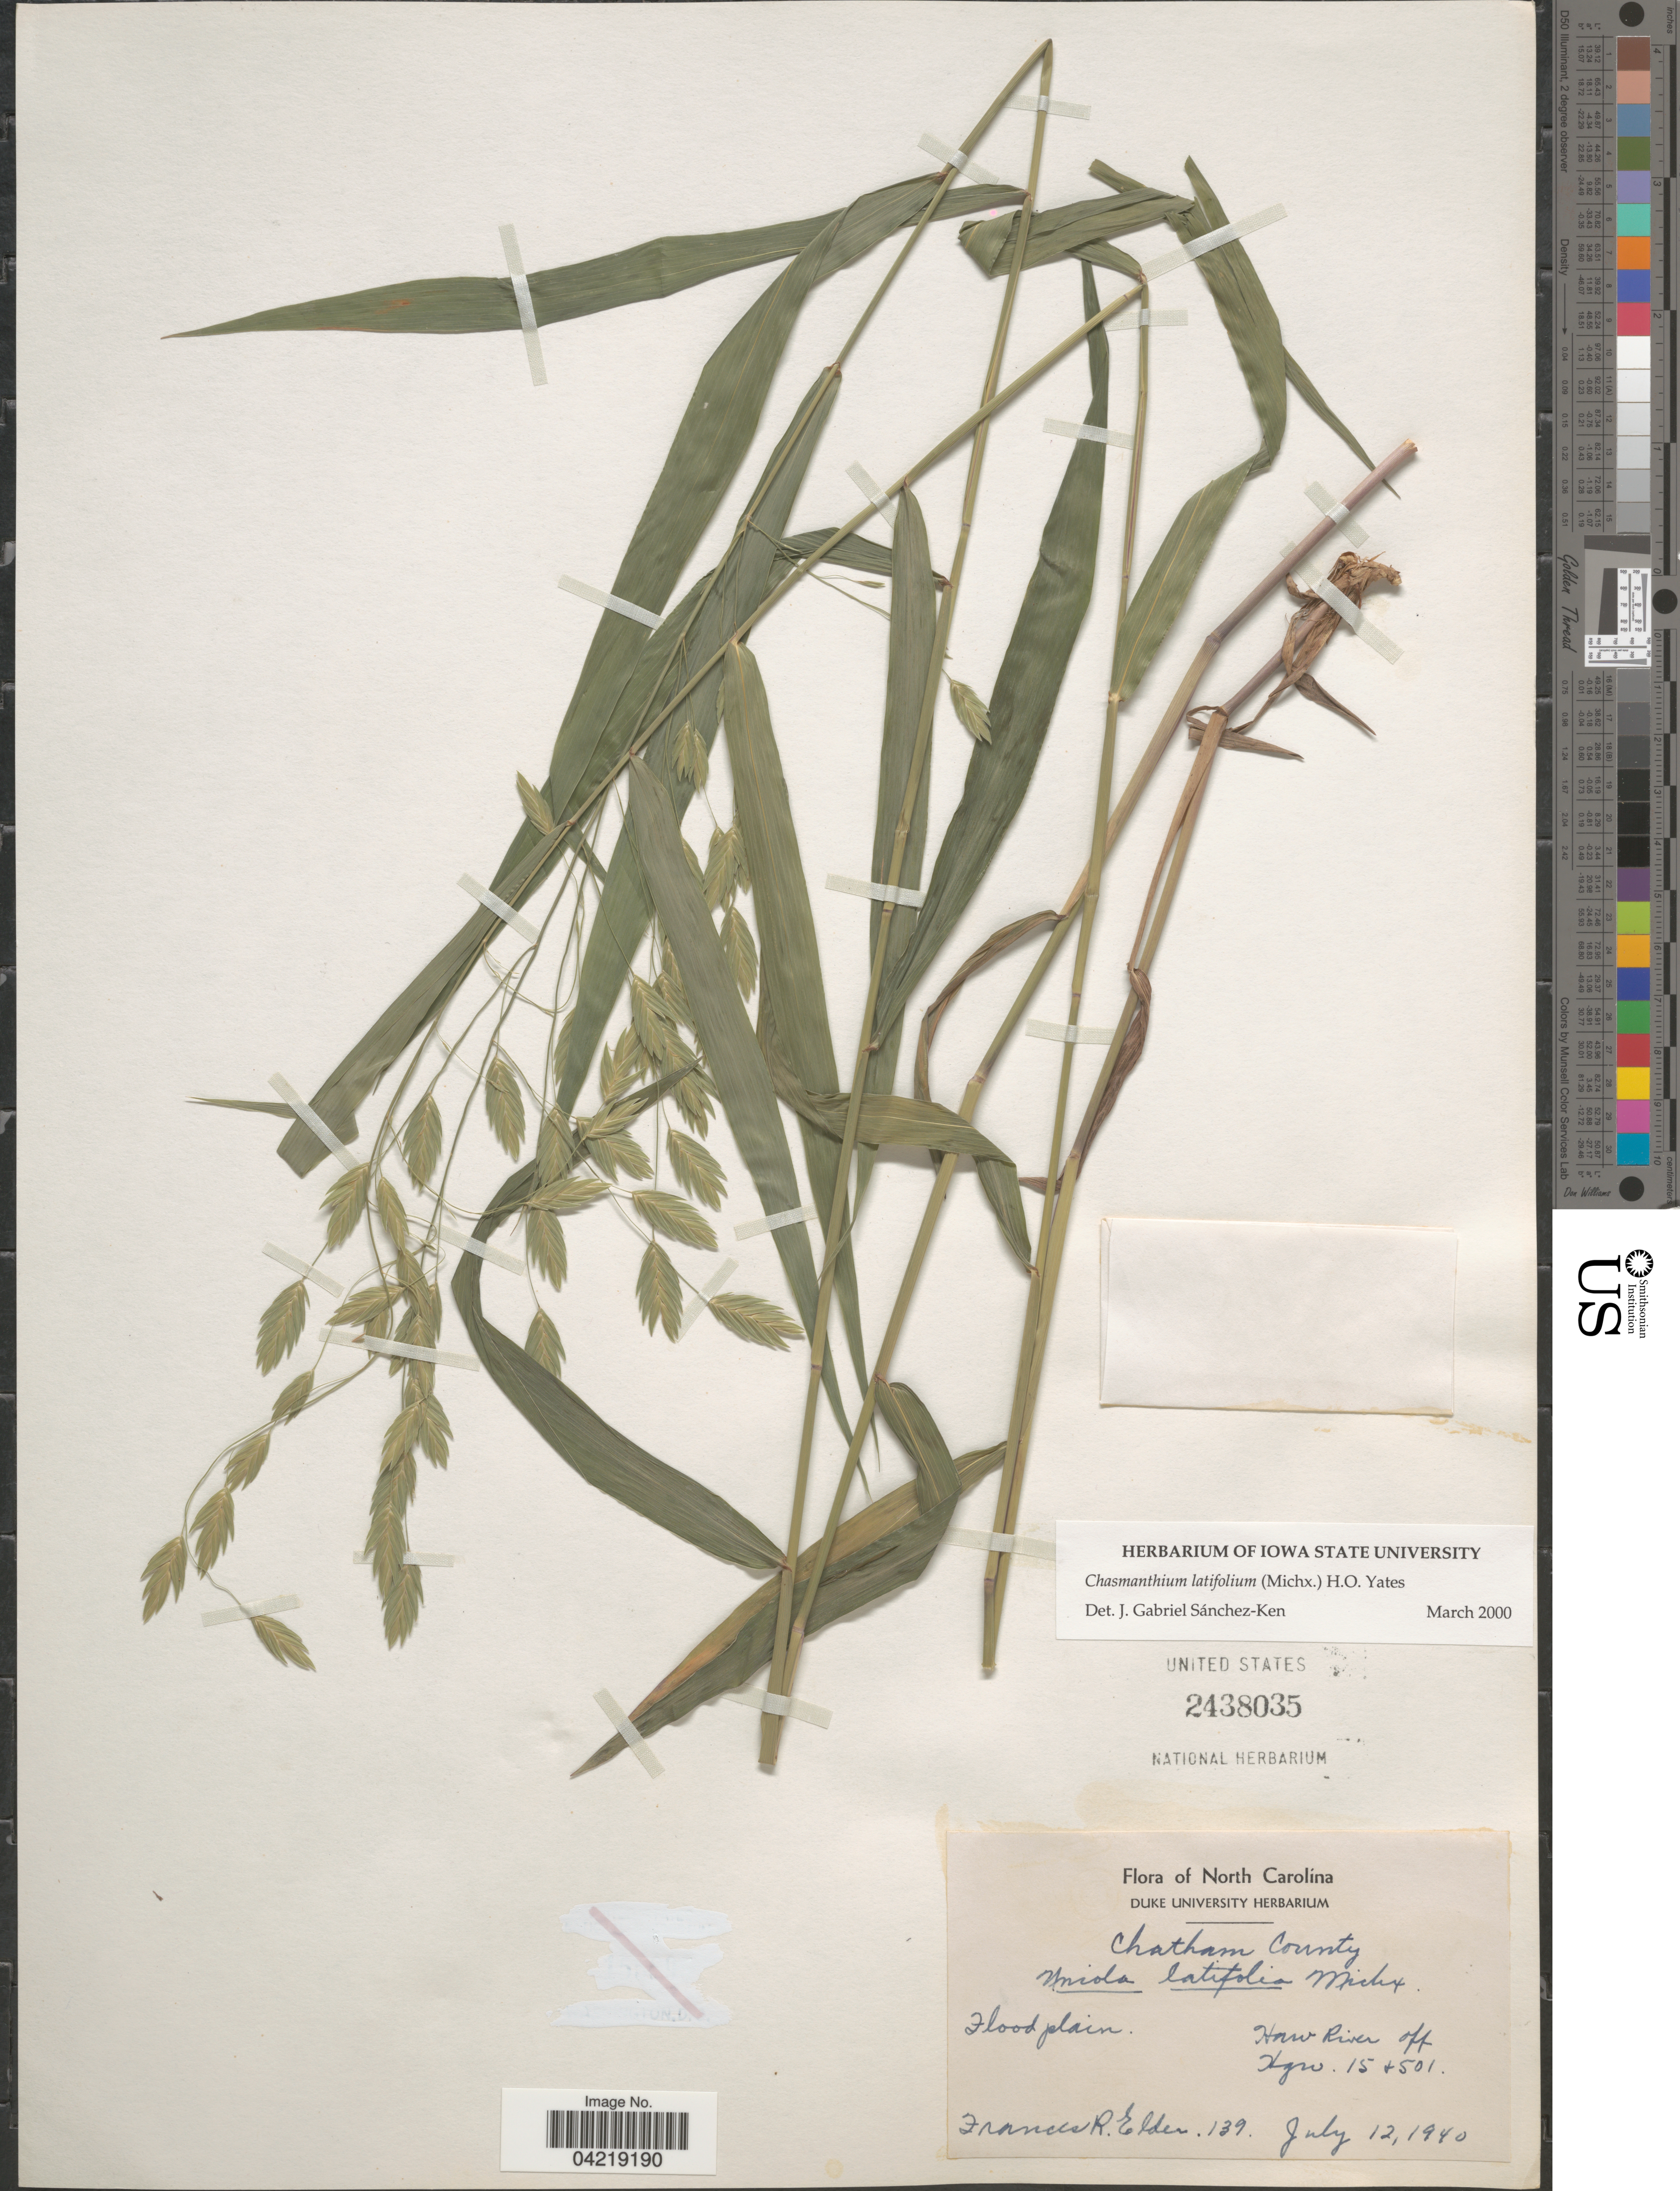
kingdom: Plantae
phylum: Tracheophyta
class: Liliopsida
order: Poales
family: Poaceae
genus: Chasmanthium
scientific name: Chasmanthium latifolium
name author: (Michx.) H.O. Yates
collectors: F. Elder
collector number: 139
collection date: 1940-07-12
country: United States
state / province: North Carolina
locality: Chatham County. Haw River off. Hgw 15 & 501.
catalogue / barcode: US 2438035